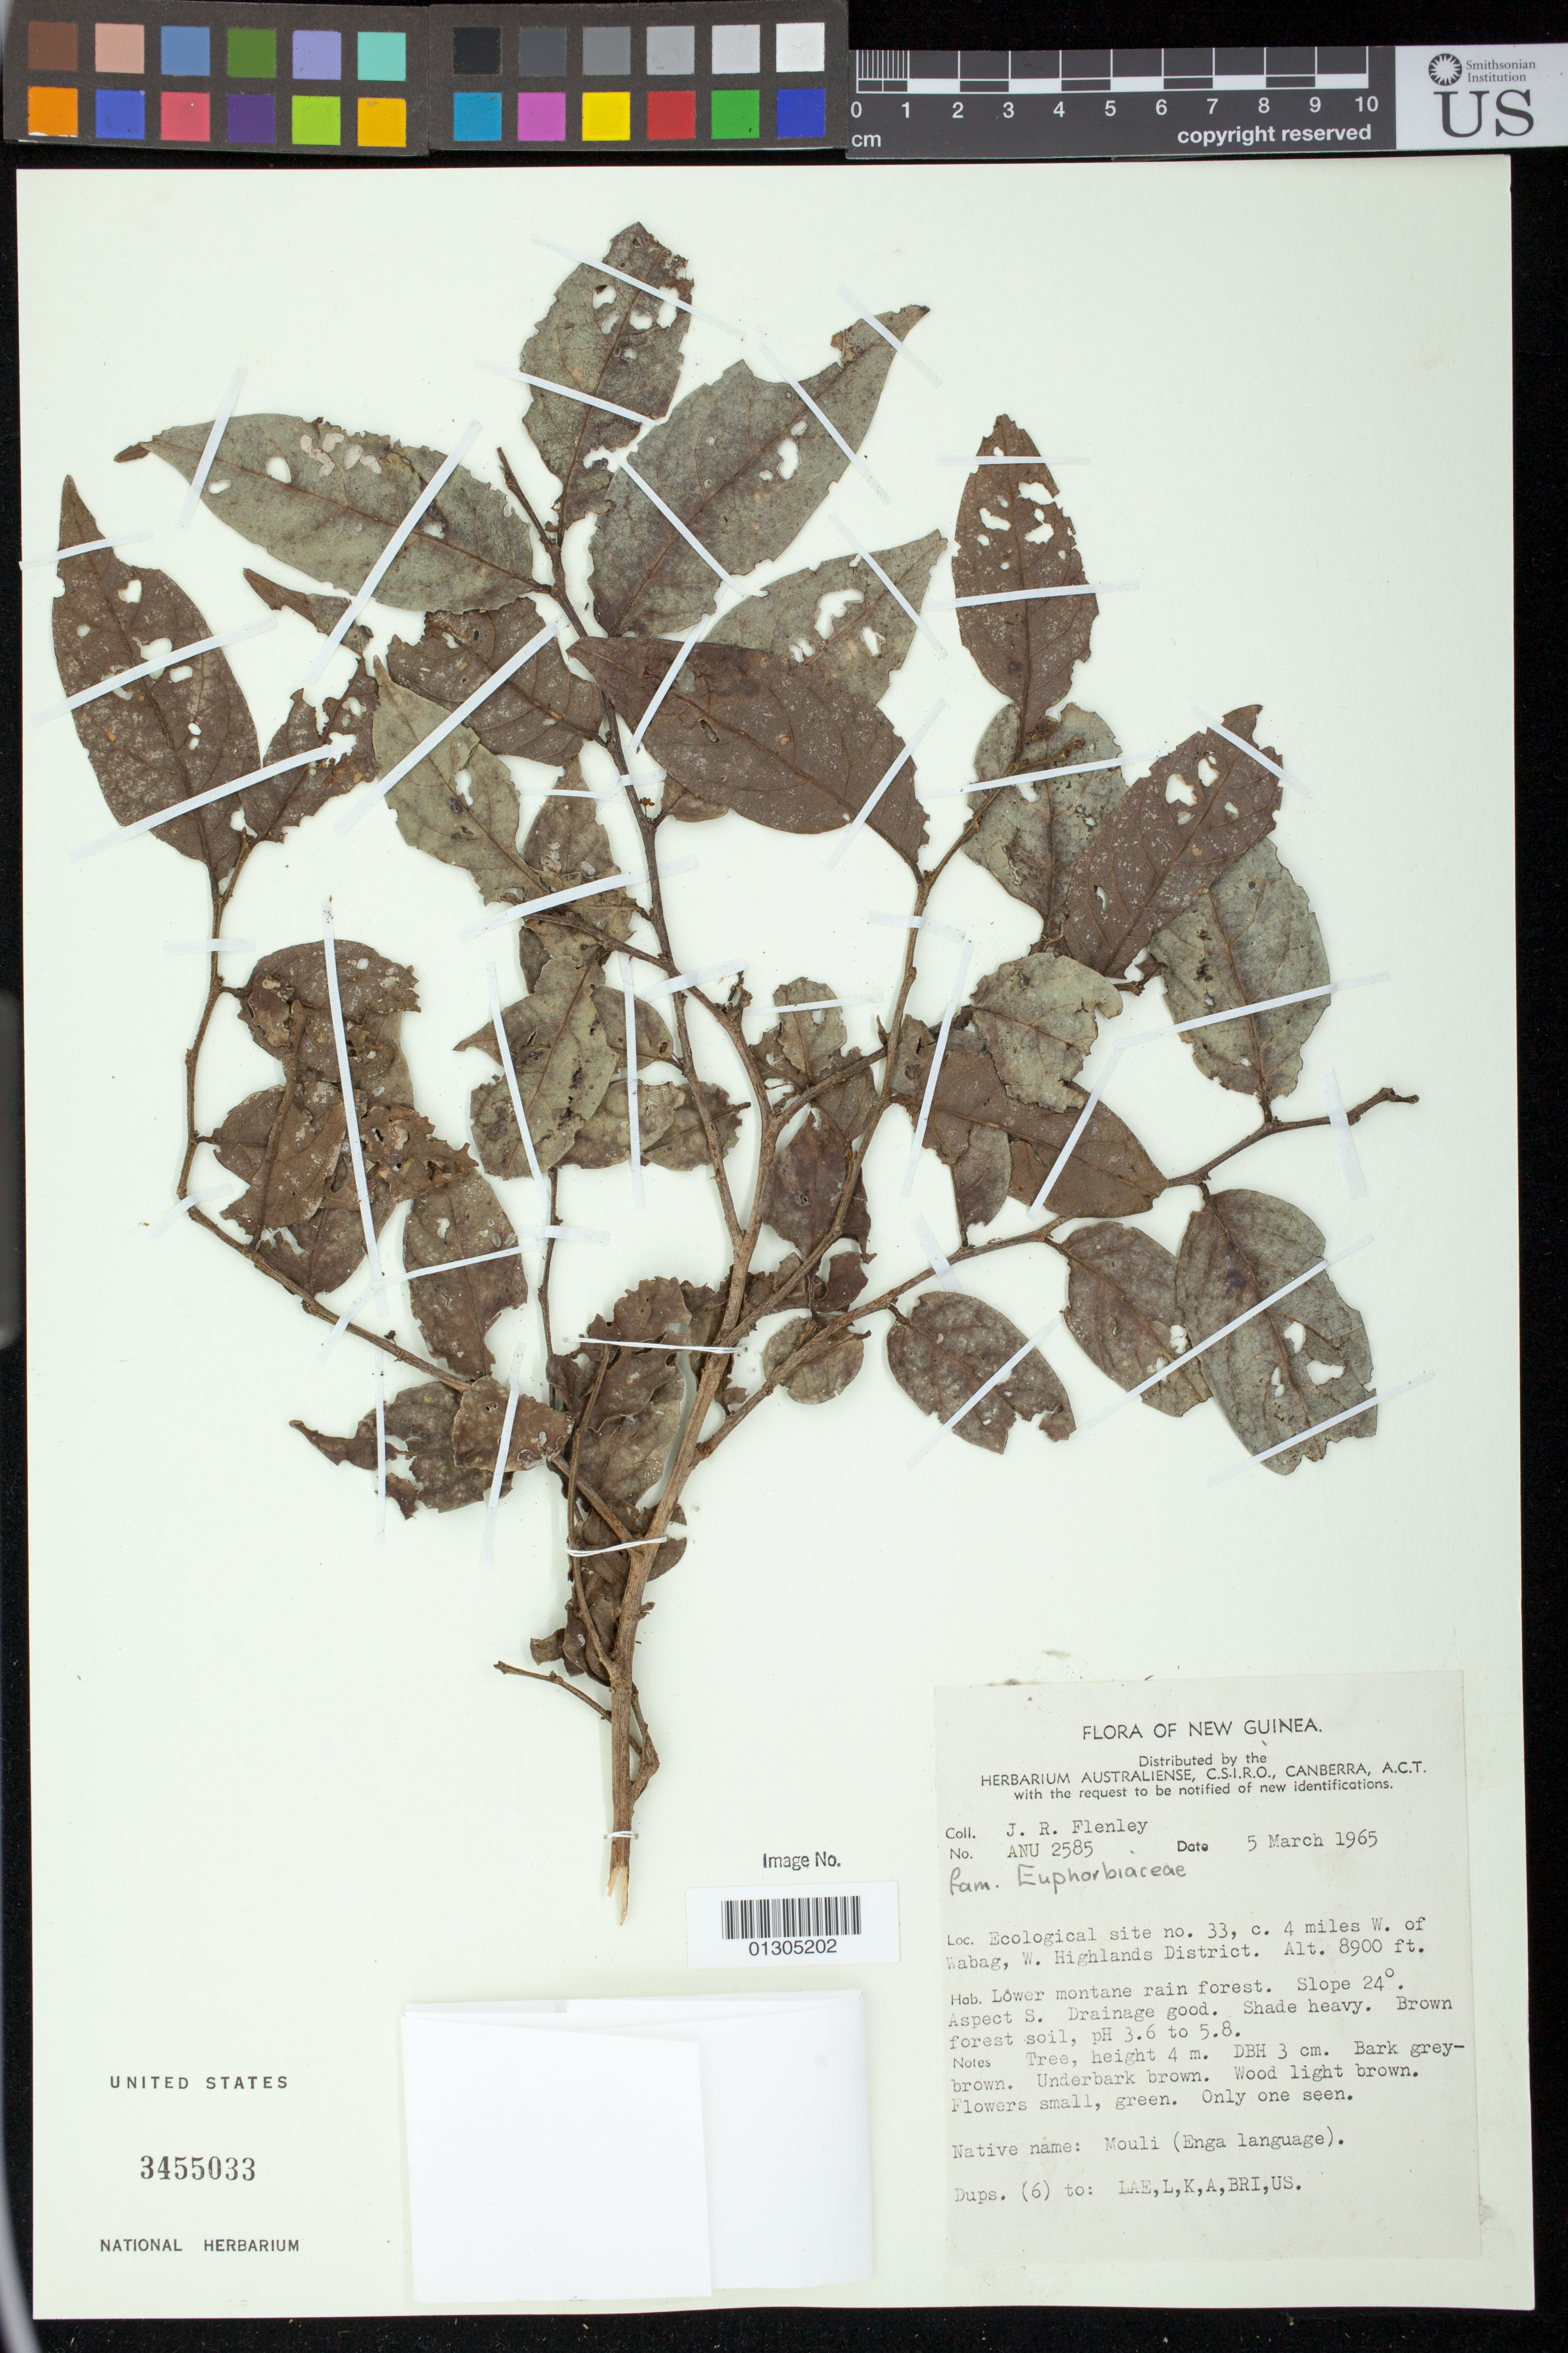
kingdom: Plantae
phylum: Tracheophyta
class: Magnoliopsida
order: Malpighiales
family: Euphorbiaceae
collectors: J. Flenley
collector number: ANU 2585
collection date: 1965-03-05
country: Papua New Guinea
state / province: Enga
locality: Ecological site no. 33, c. 4 miles W of Wabag,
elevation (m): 2713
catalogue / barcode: US 3455033